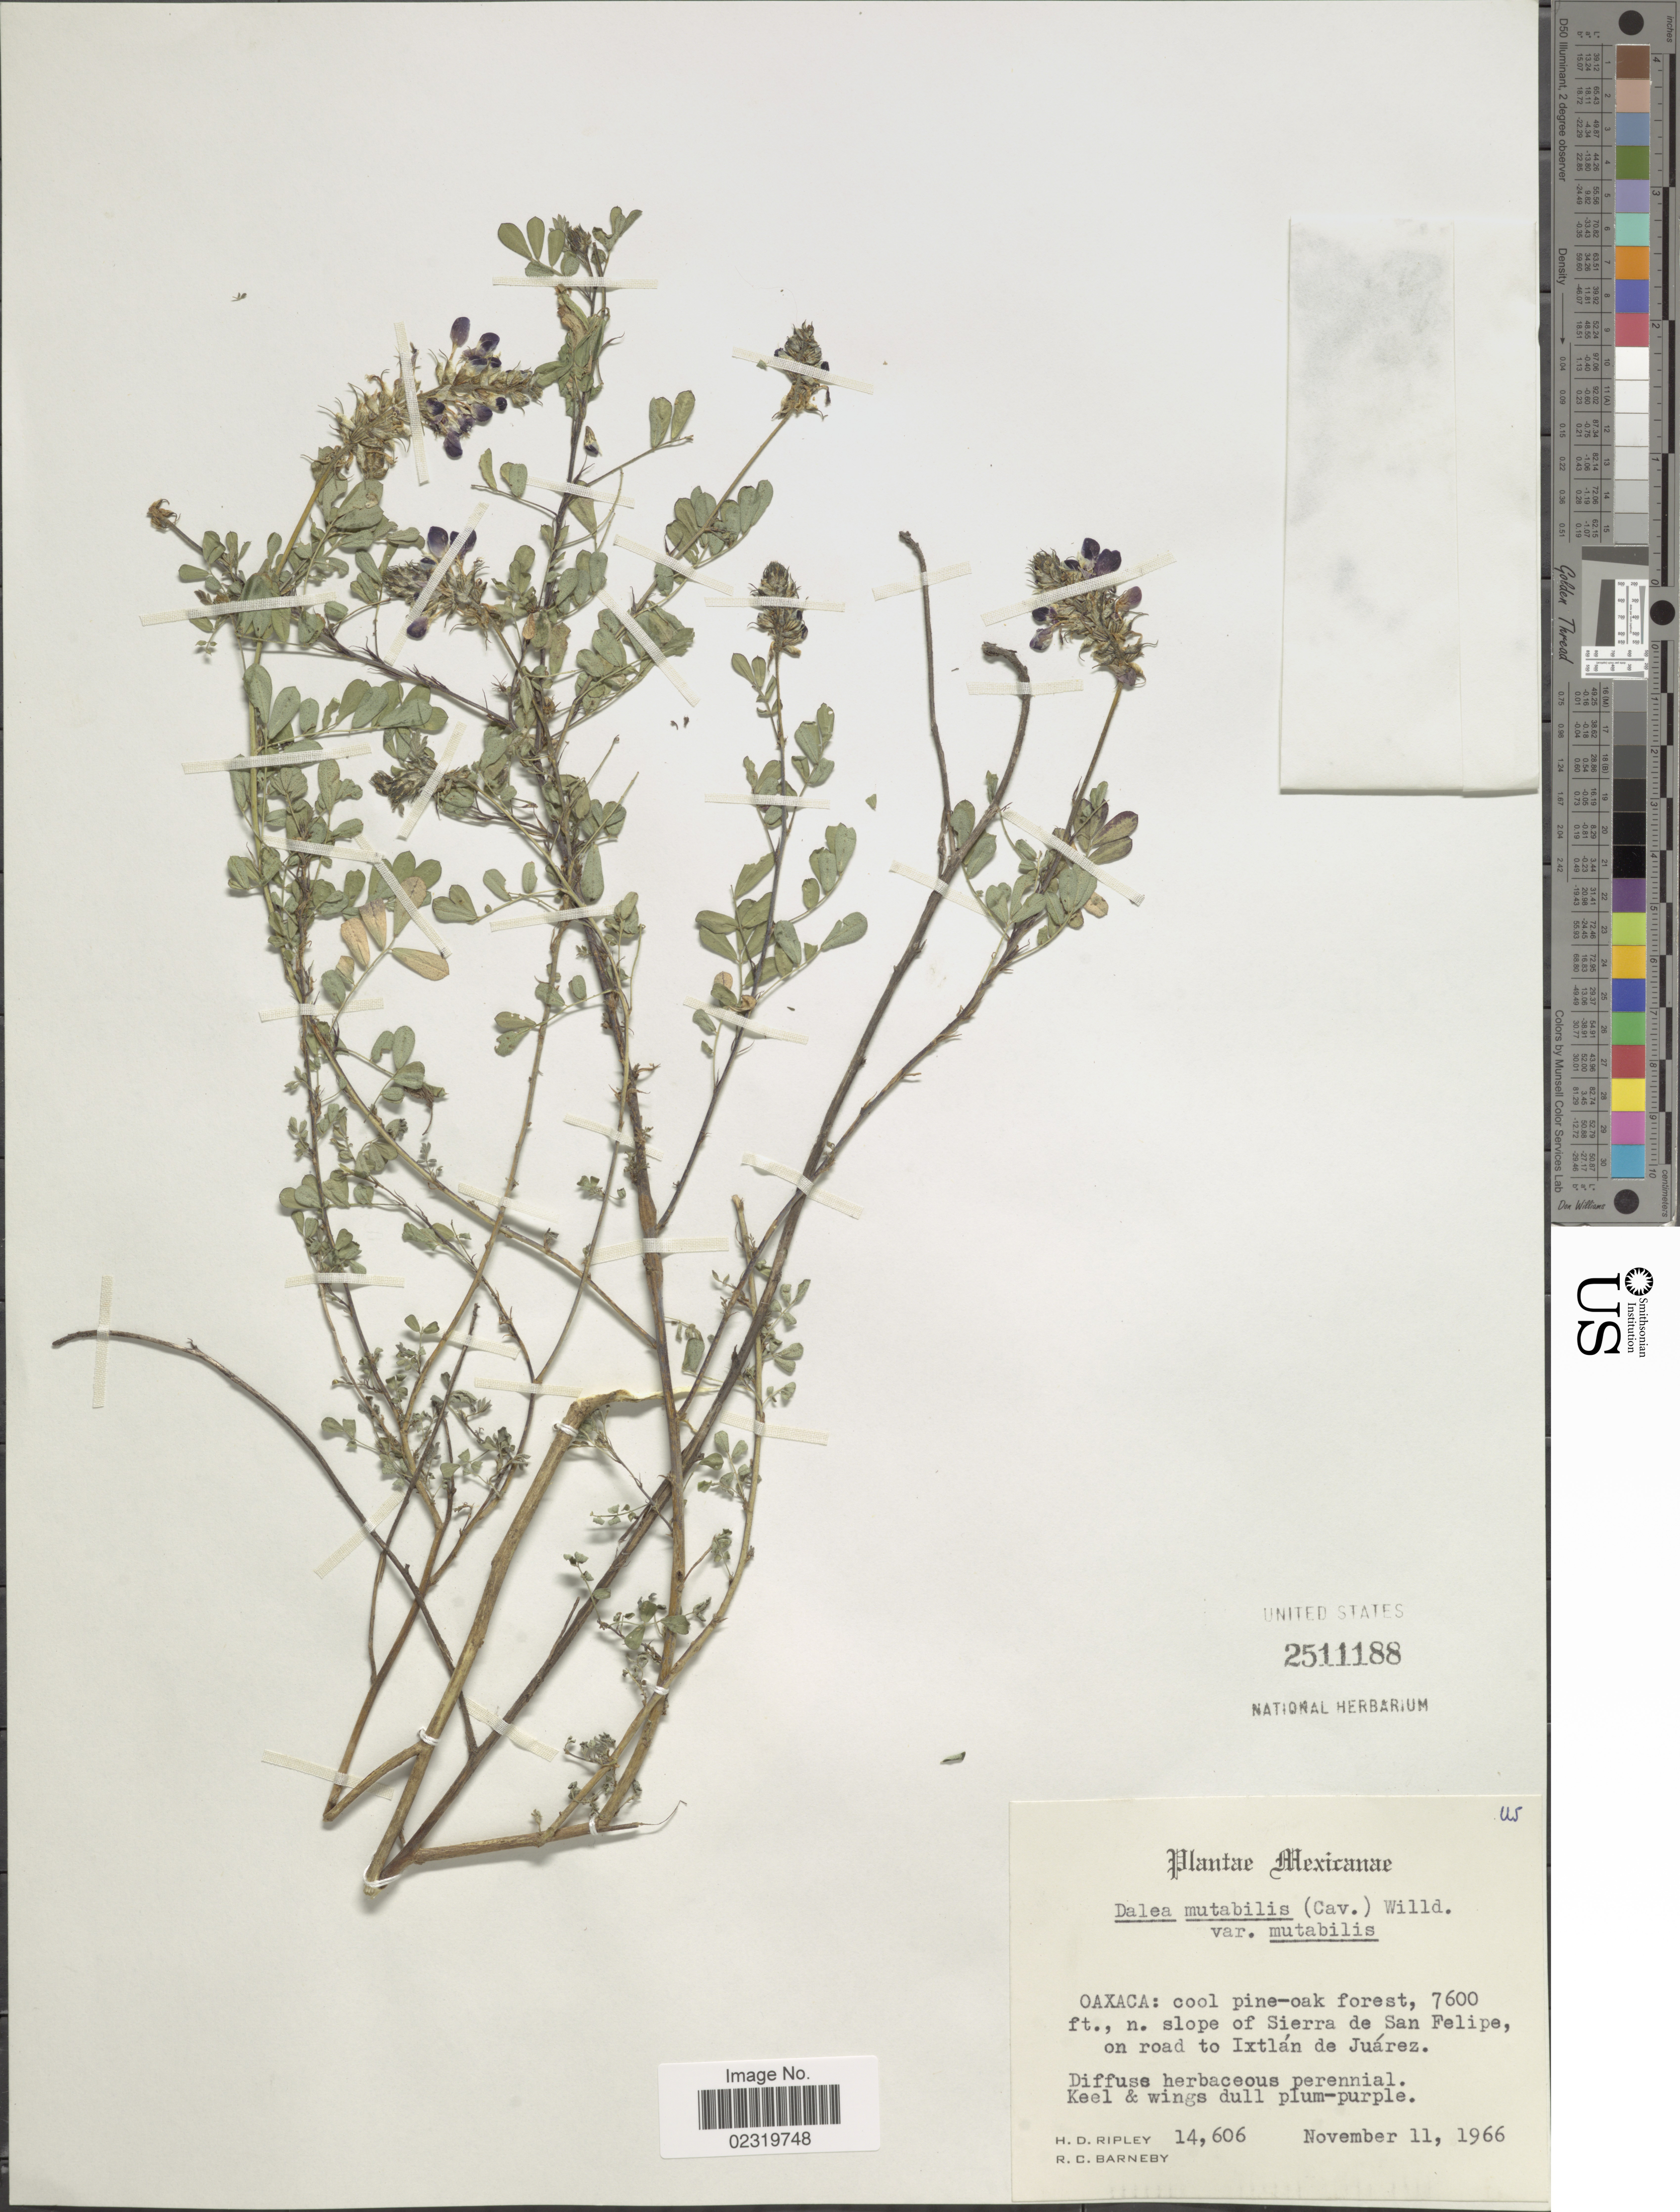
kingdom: Plantae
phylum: Tracheophyta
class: Magnoliopsida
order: Fabales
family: Fabaceae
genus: Dalea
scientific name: Dalea obovatifolia var. obovatifolia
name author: Ortega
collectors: H. Ripley & R. C. Barneby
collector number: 14606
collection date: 1966-11-11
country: Mexico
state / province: Oaxaca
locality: N. slope of Sierra de San Felipe, on road to Ixtlan de Juarez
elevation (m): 2316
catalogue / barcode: US 2511188